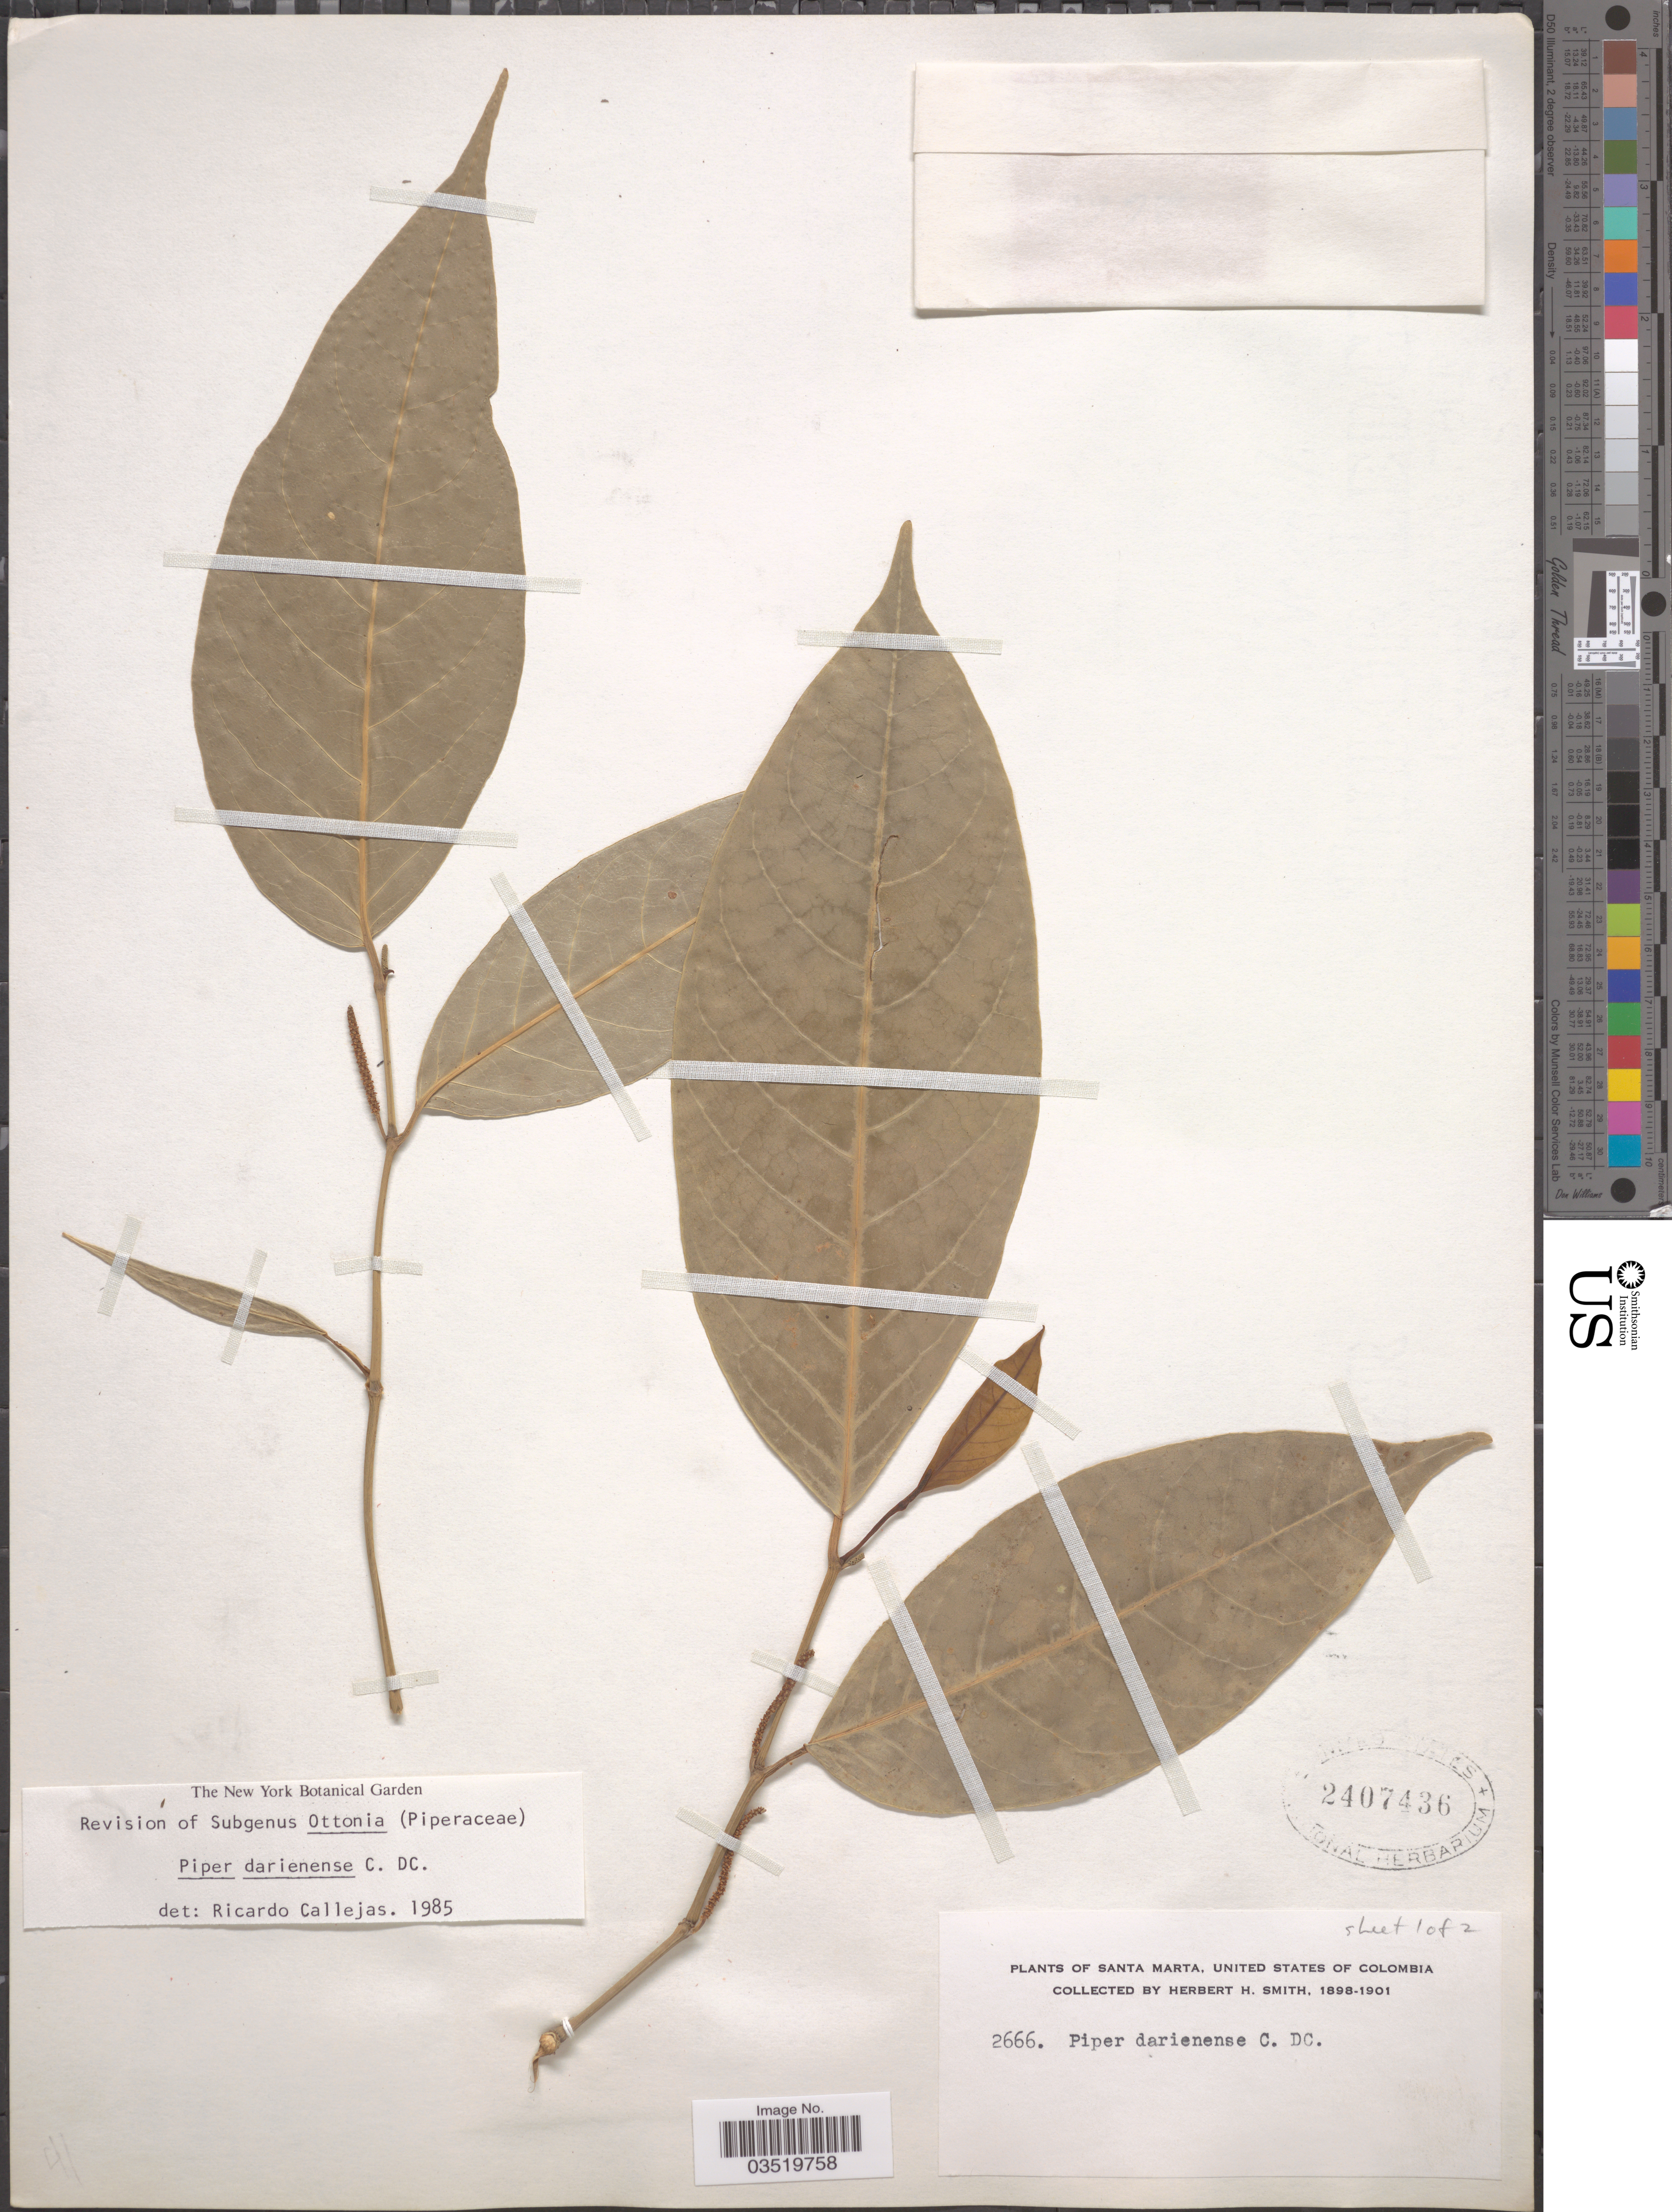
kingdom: Plantae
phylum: Tracheophyta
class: Magnoliopsida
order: Piperales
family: Piperaceae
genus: Piper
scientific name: Piper darienense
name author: C. DC.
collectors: Herbert H. Smith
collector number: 2666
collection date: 1898/1901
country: Colombia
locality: Santa Marta, United States of Colombia.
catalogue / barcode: US 2407436